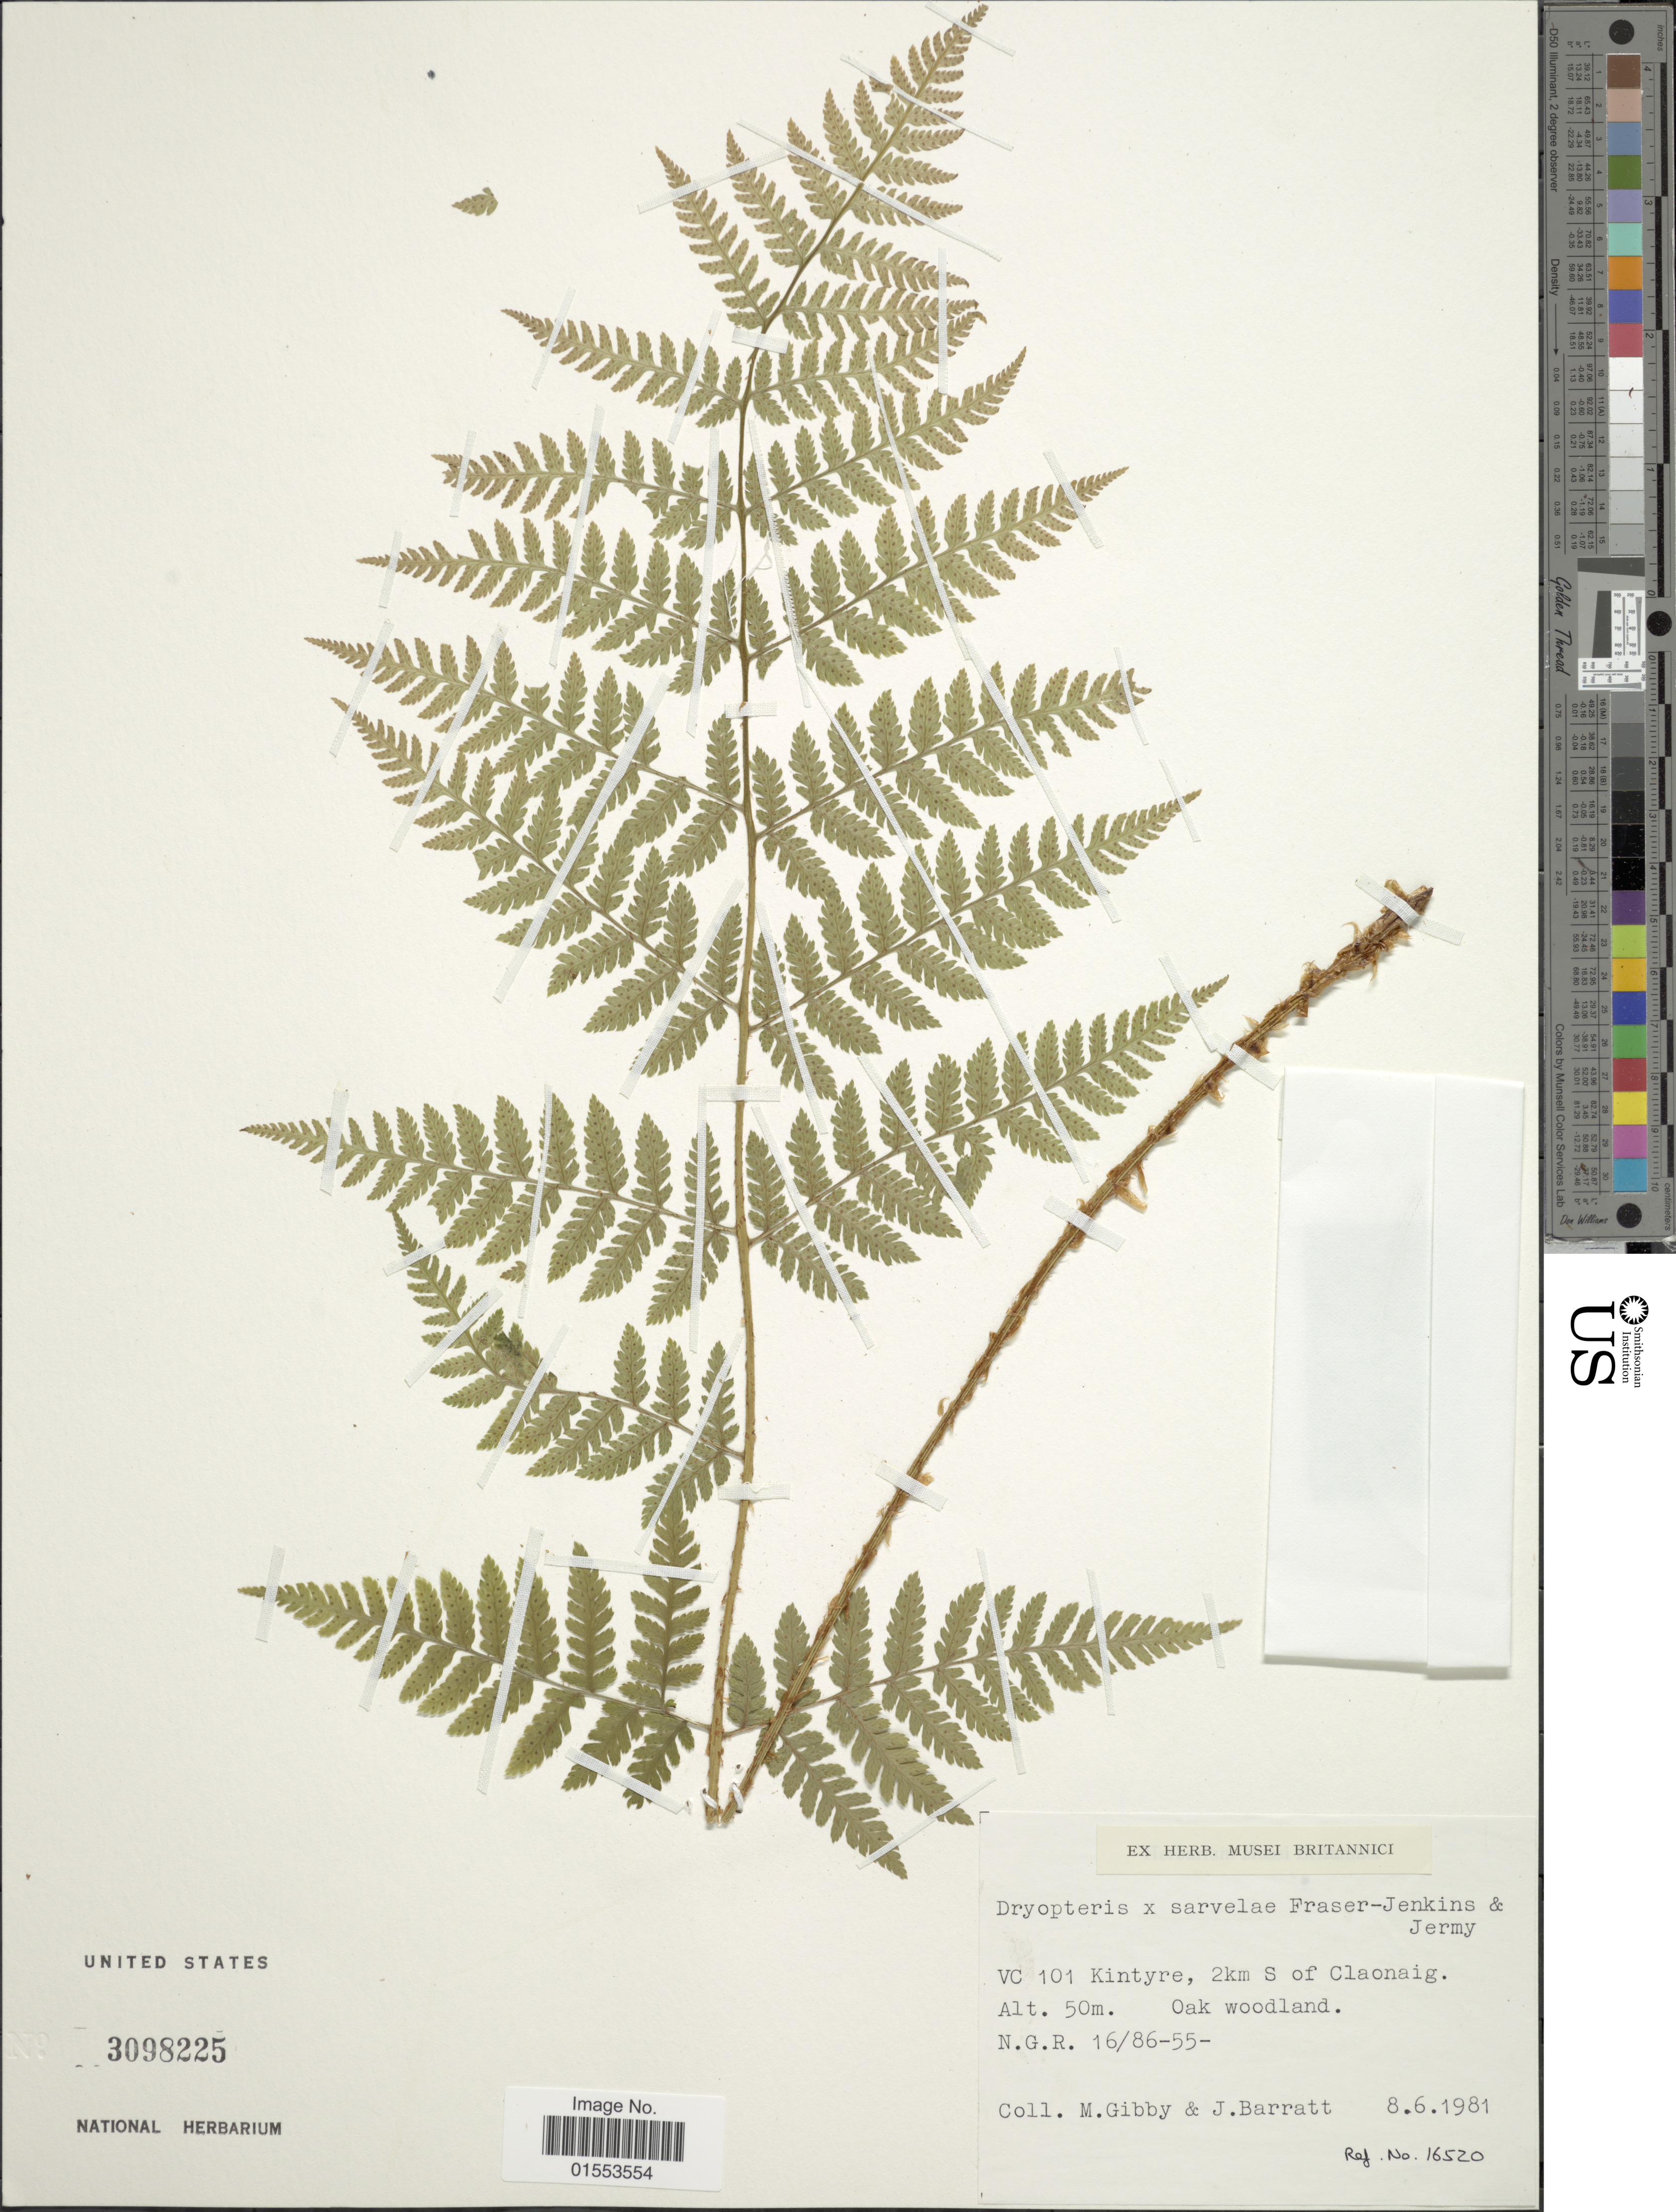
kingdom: Plantae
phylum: Tracheophyta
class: Polypodiopsida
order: Polypodiales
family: Dryopteridaceae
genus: Dryopteris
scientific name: Dryopteris x sarvelae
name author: Fraser-Jenk. & Jermy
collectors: M. Gibby & J. Barratt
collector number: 16520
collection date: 1981-06-08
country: United Kingdom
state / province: Scotland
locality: VC 101 Kintyre, 2 km S of Claonaig. Oak woodland.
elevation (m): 50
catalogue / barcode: US 3098225